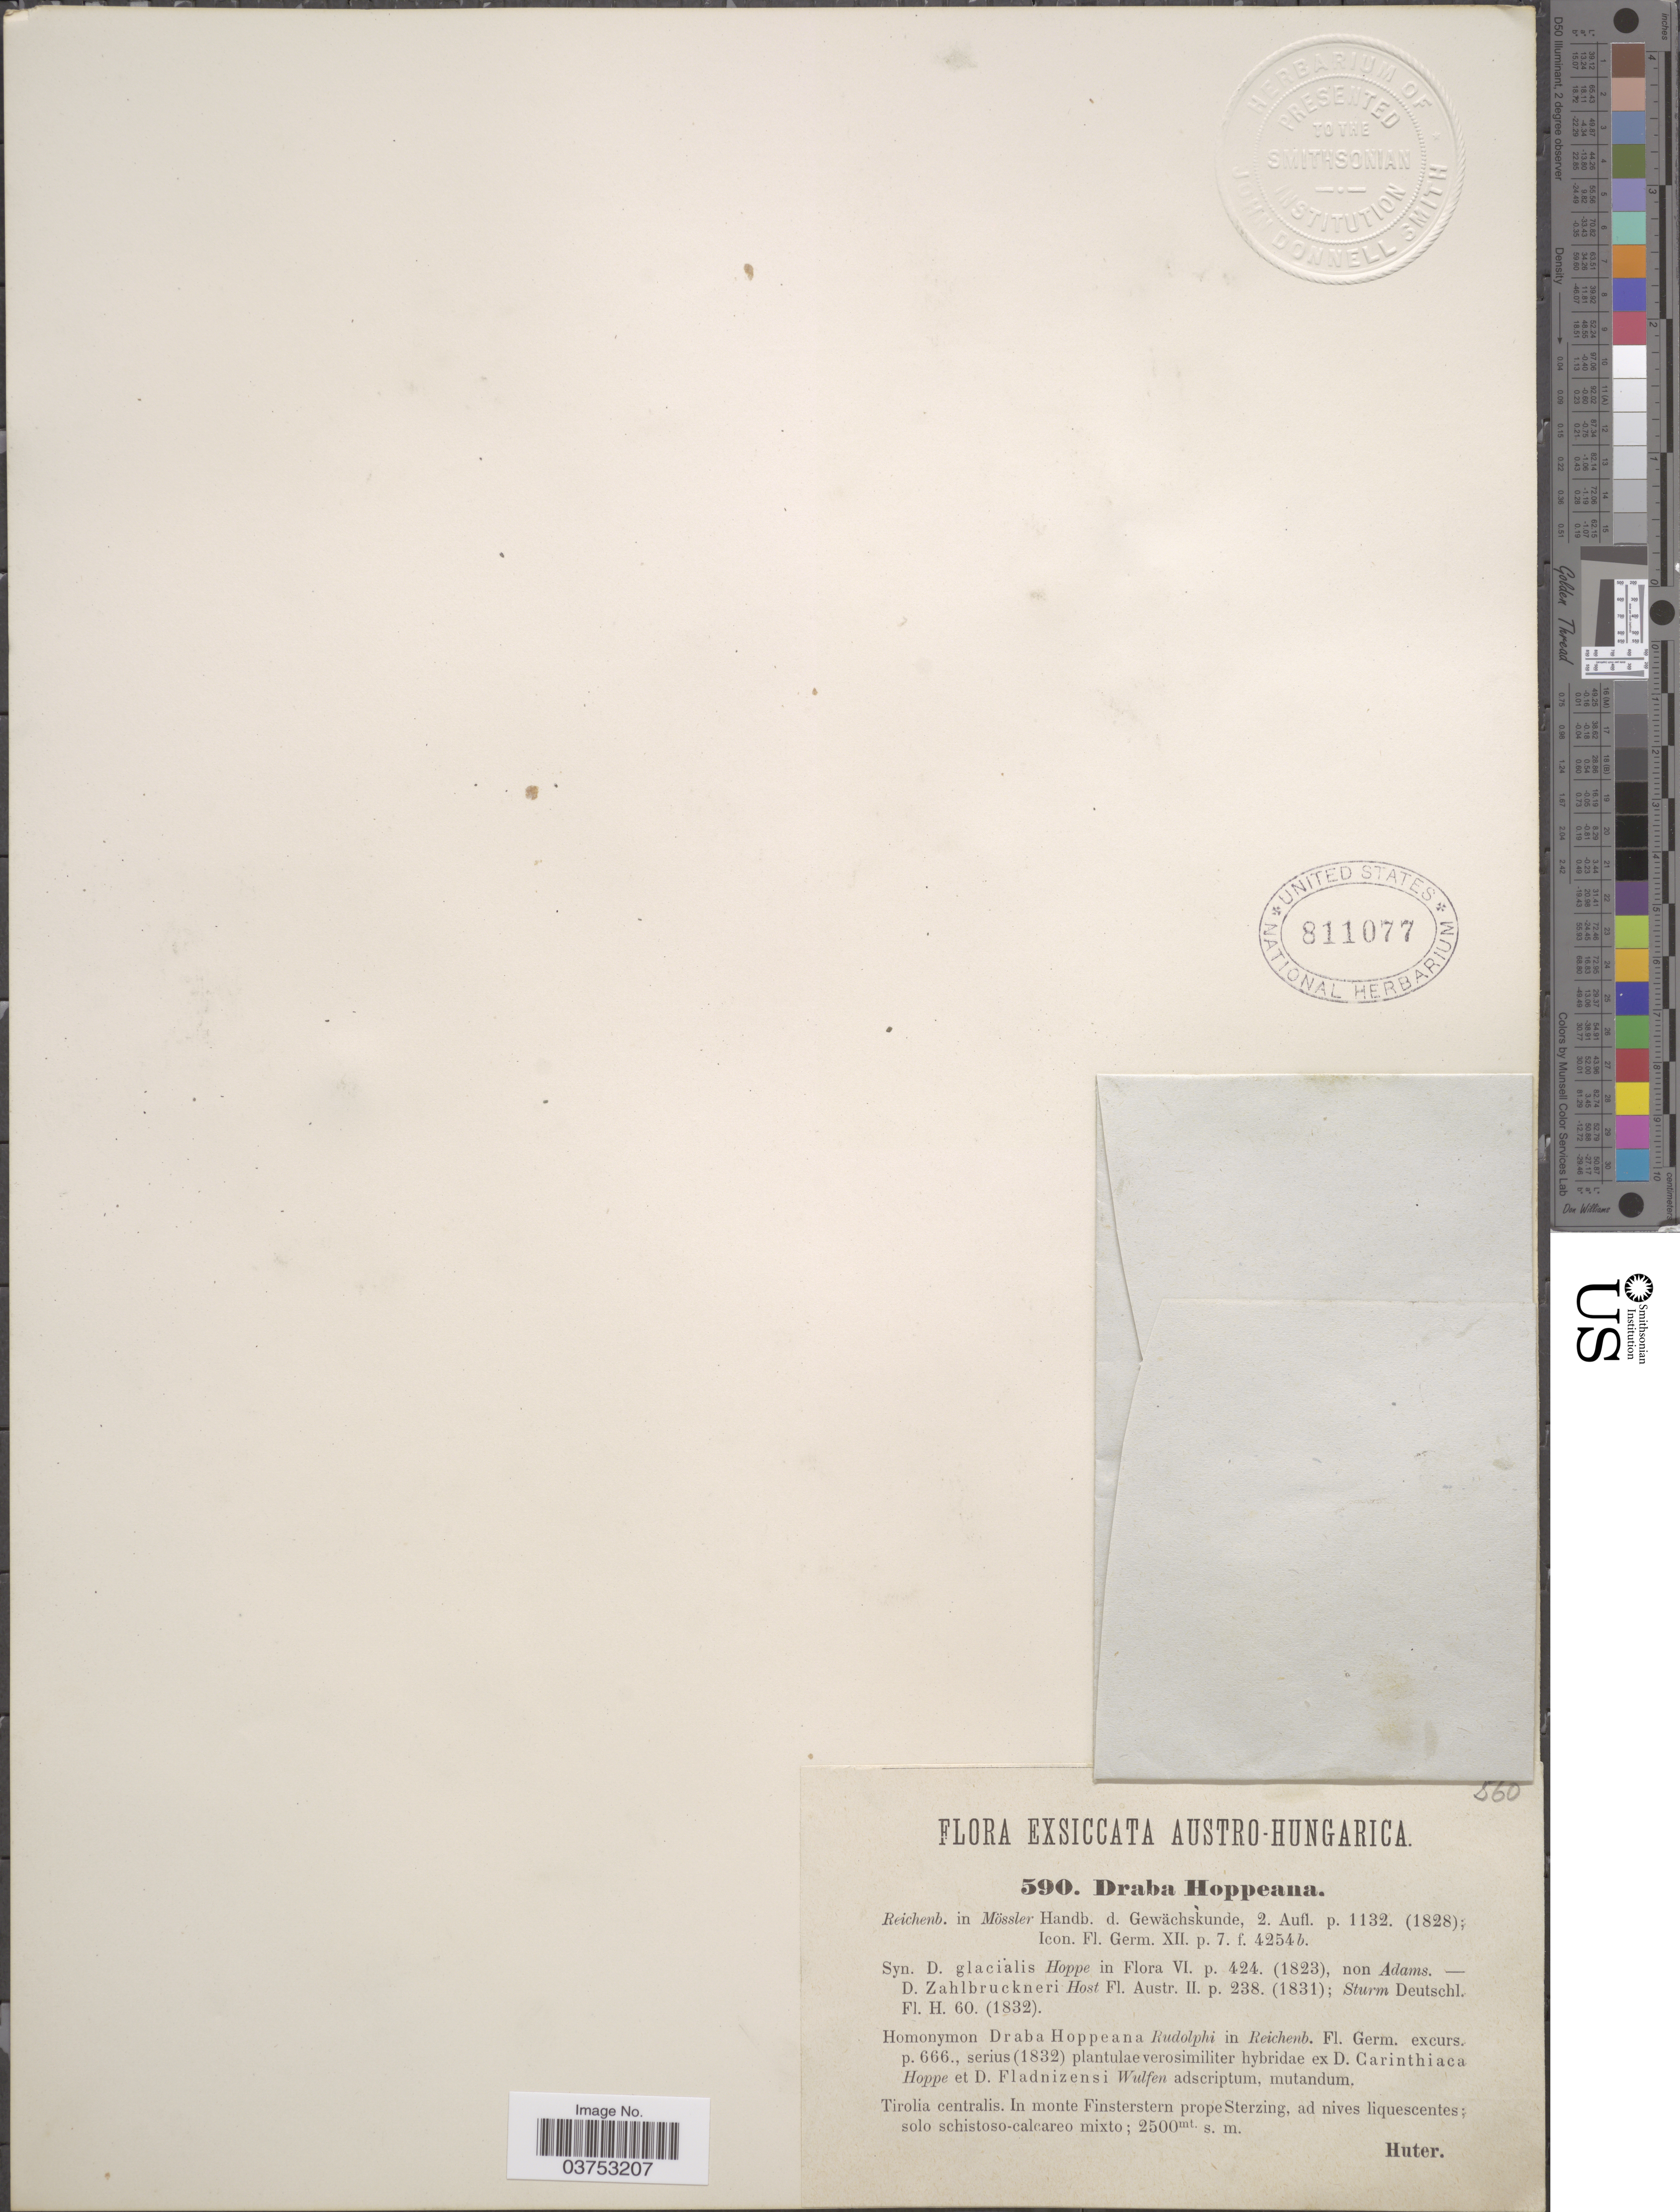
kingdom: Plantae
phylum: Tracheophyta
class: Magnoliopsida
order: Brassicales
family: Brassicaceae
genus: Draba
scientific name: Draba hoppeana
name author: Rchb.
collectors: -. Huter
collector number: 590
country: Italy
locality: Austro-Hungarica. Tirolia centralis. In monte Finsterstern prope Sterzing, ad nives liquescentes.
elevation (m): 2500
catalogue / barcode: US 811077